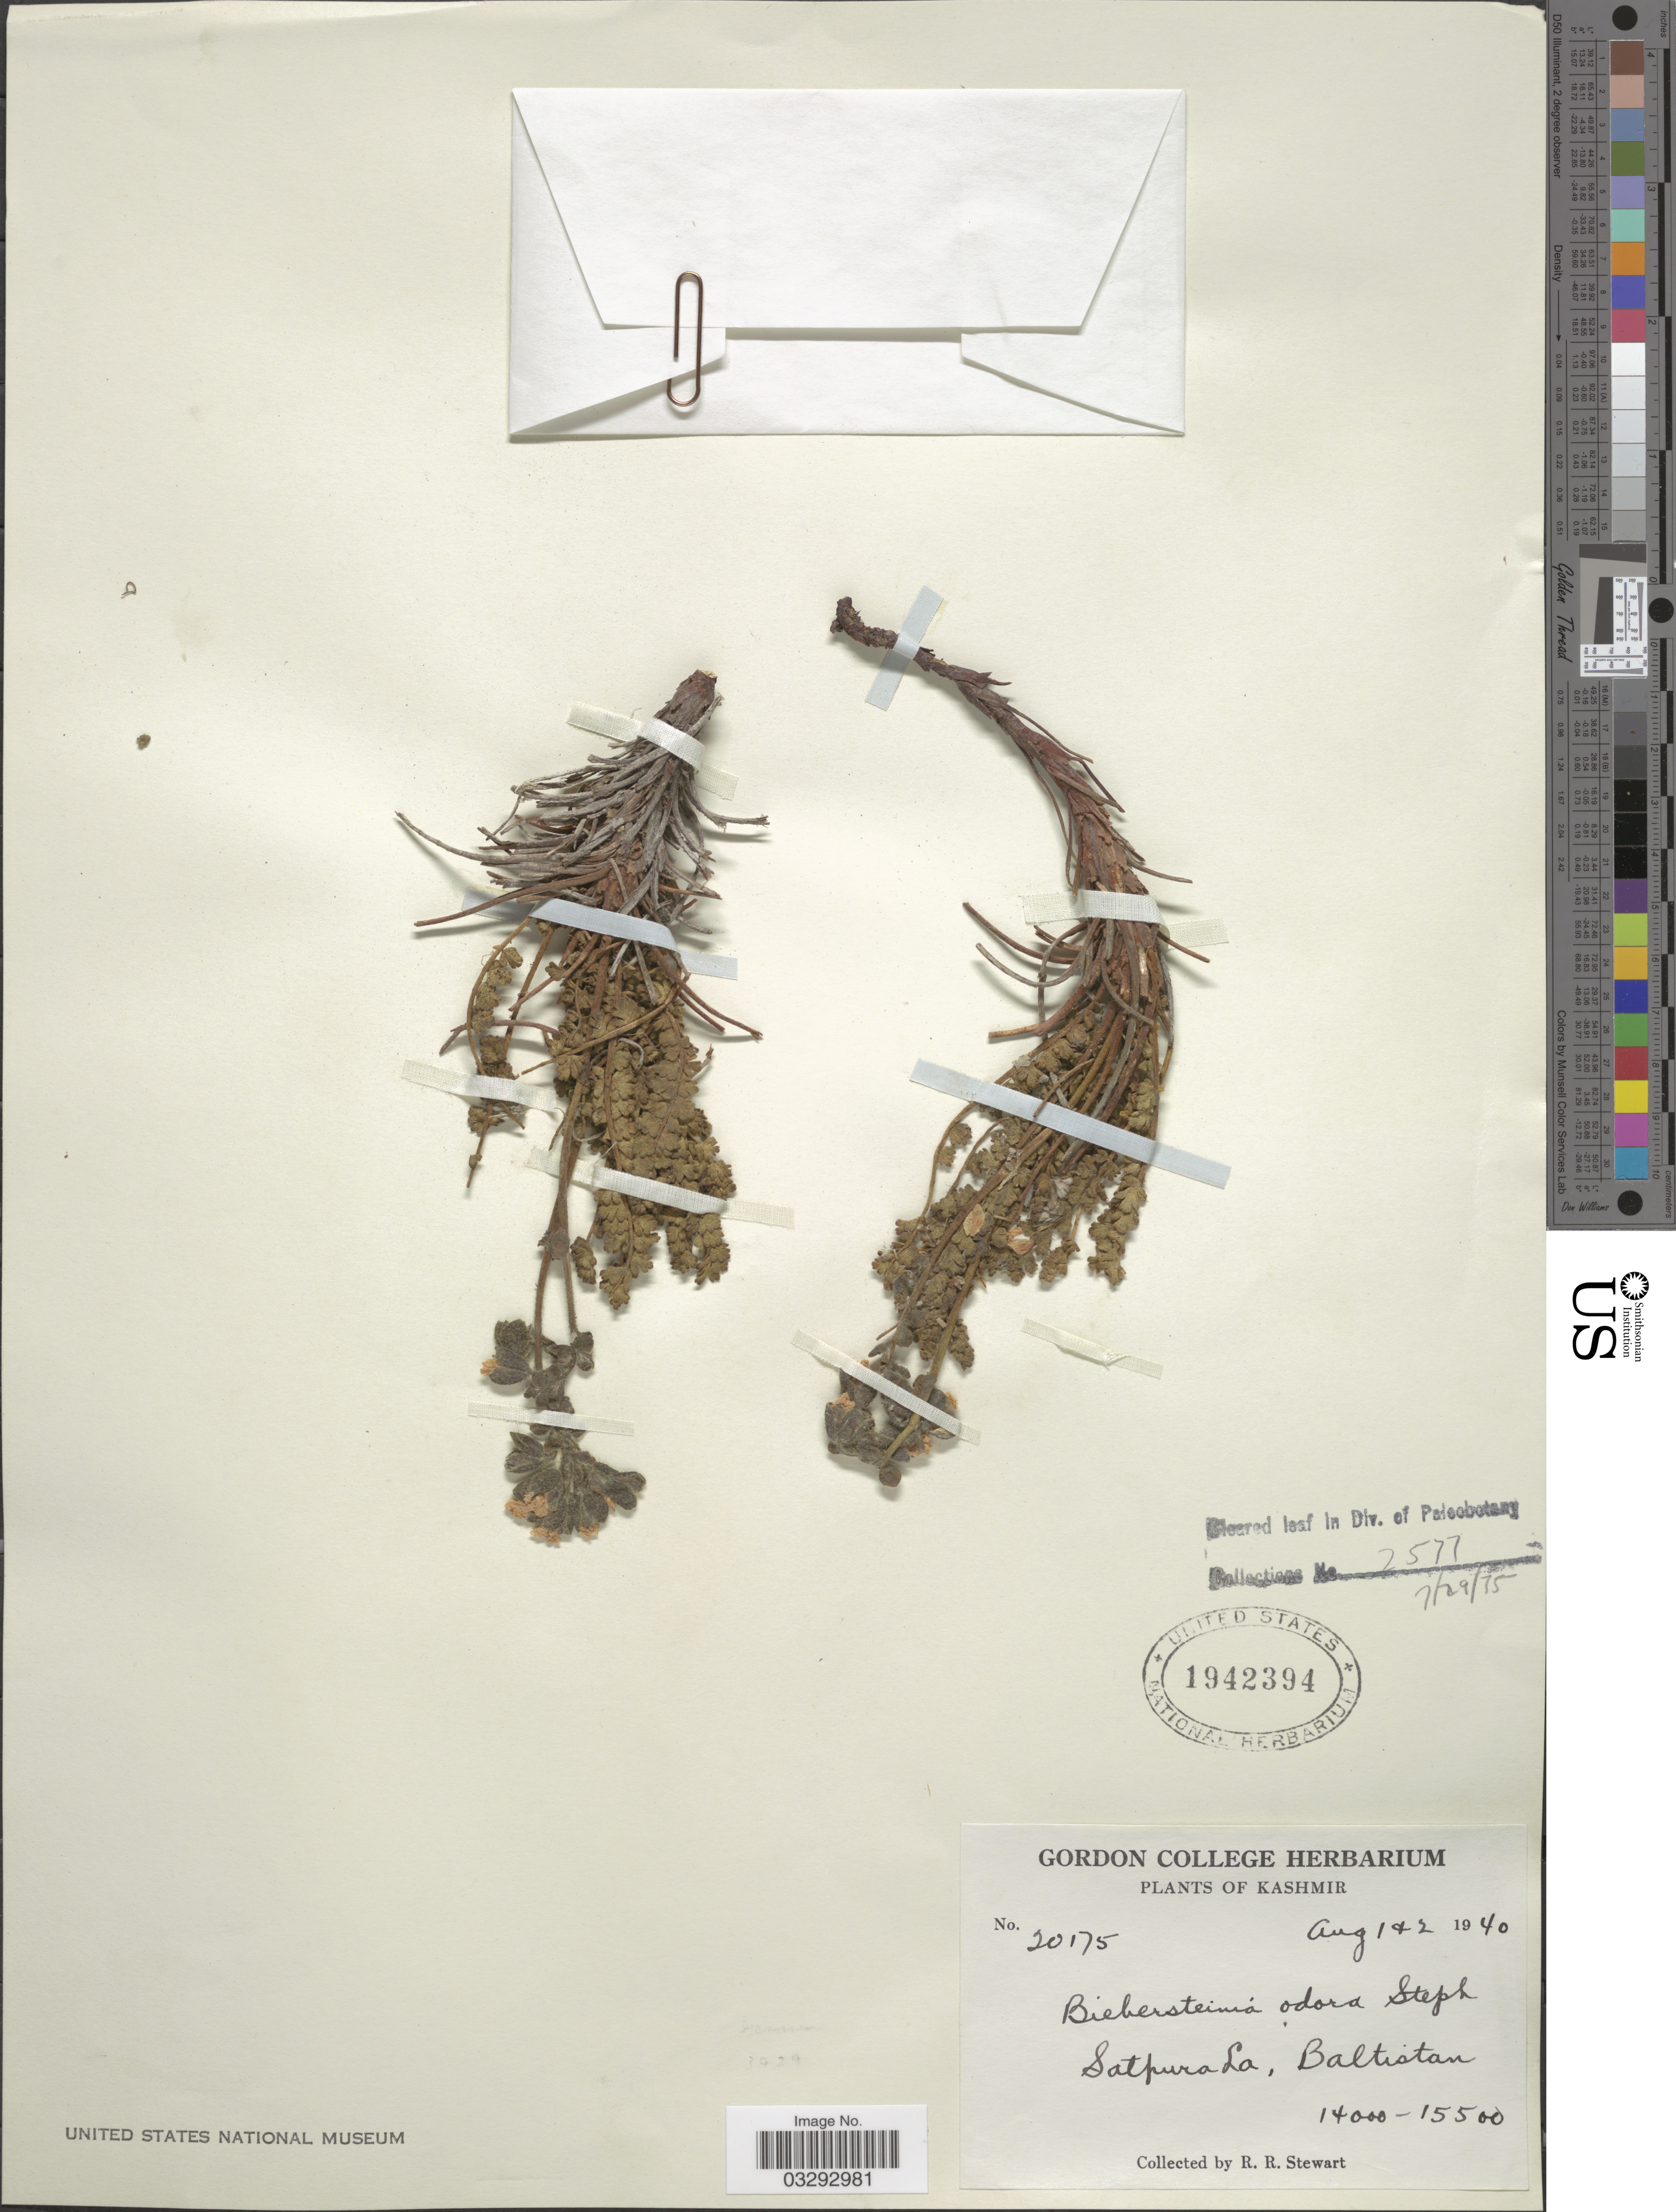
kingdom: Plantae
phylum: Tracheophyta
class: Magnoliopsida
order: Sapindales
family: Biebersteiniaceae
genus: Biebersteinia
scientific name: Biebersteinia odora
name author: Stephan ex Fisch.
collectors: R. Stewart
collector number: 20175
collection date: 1940-08-01/1940-08-02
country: India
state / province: Jammu and Kashmir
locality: Kashmir, Satpura La, Baltistan.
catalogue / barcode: US 1942394